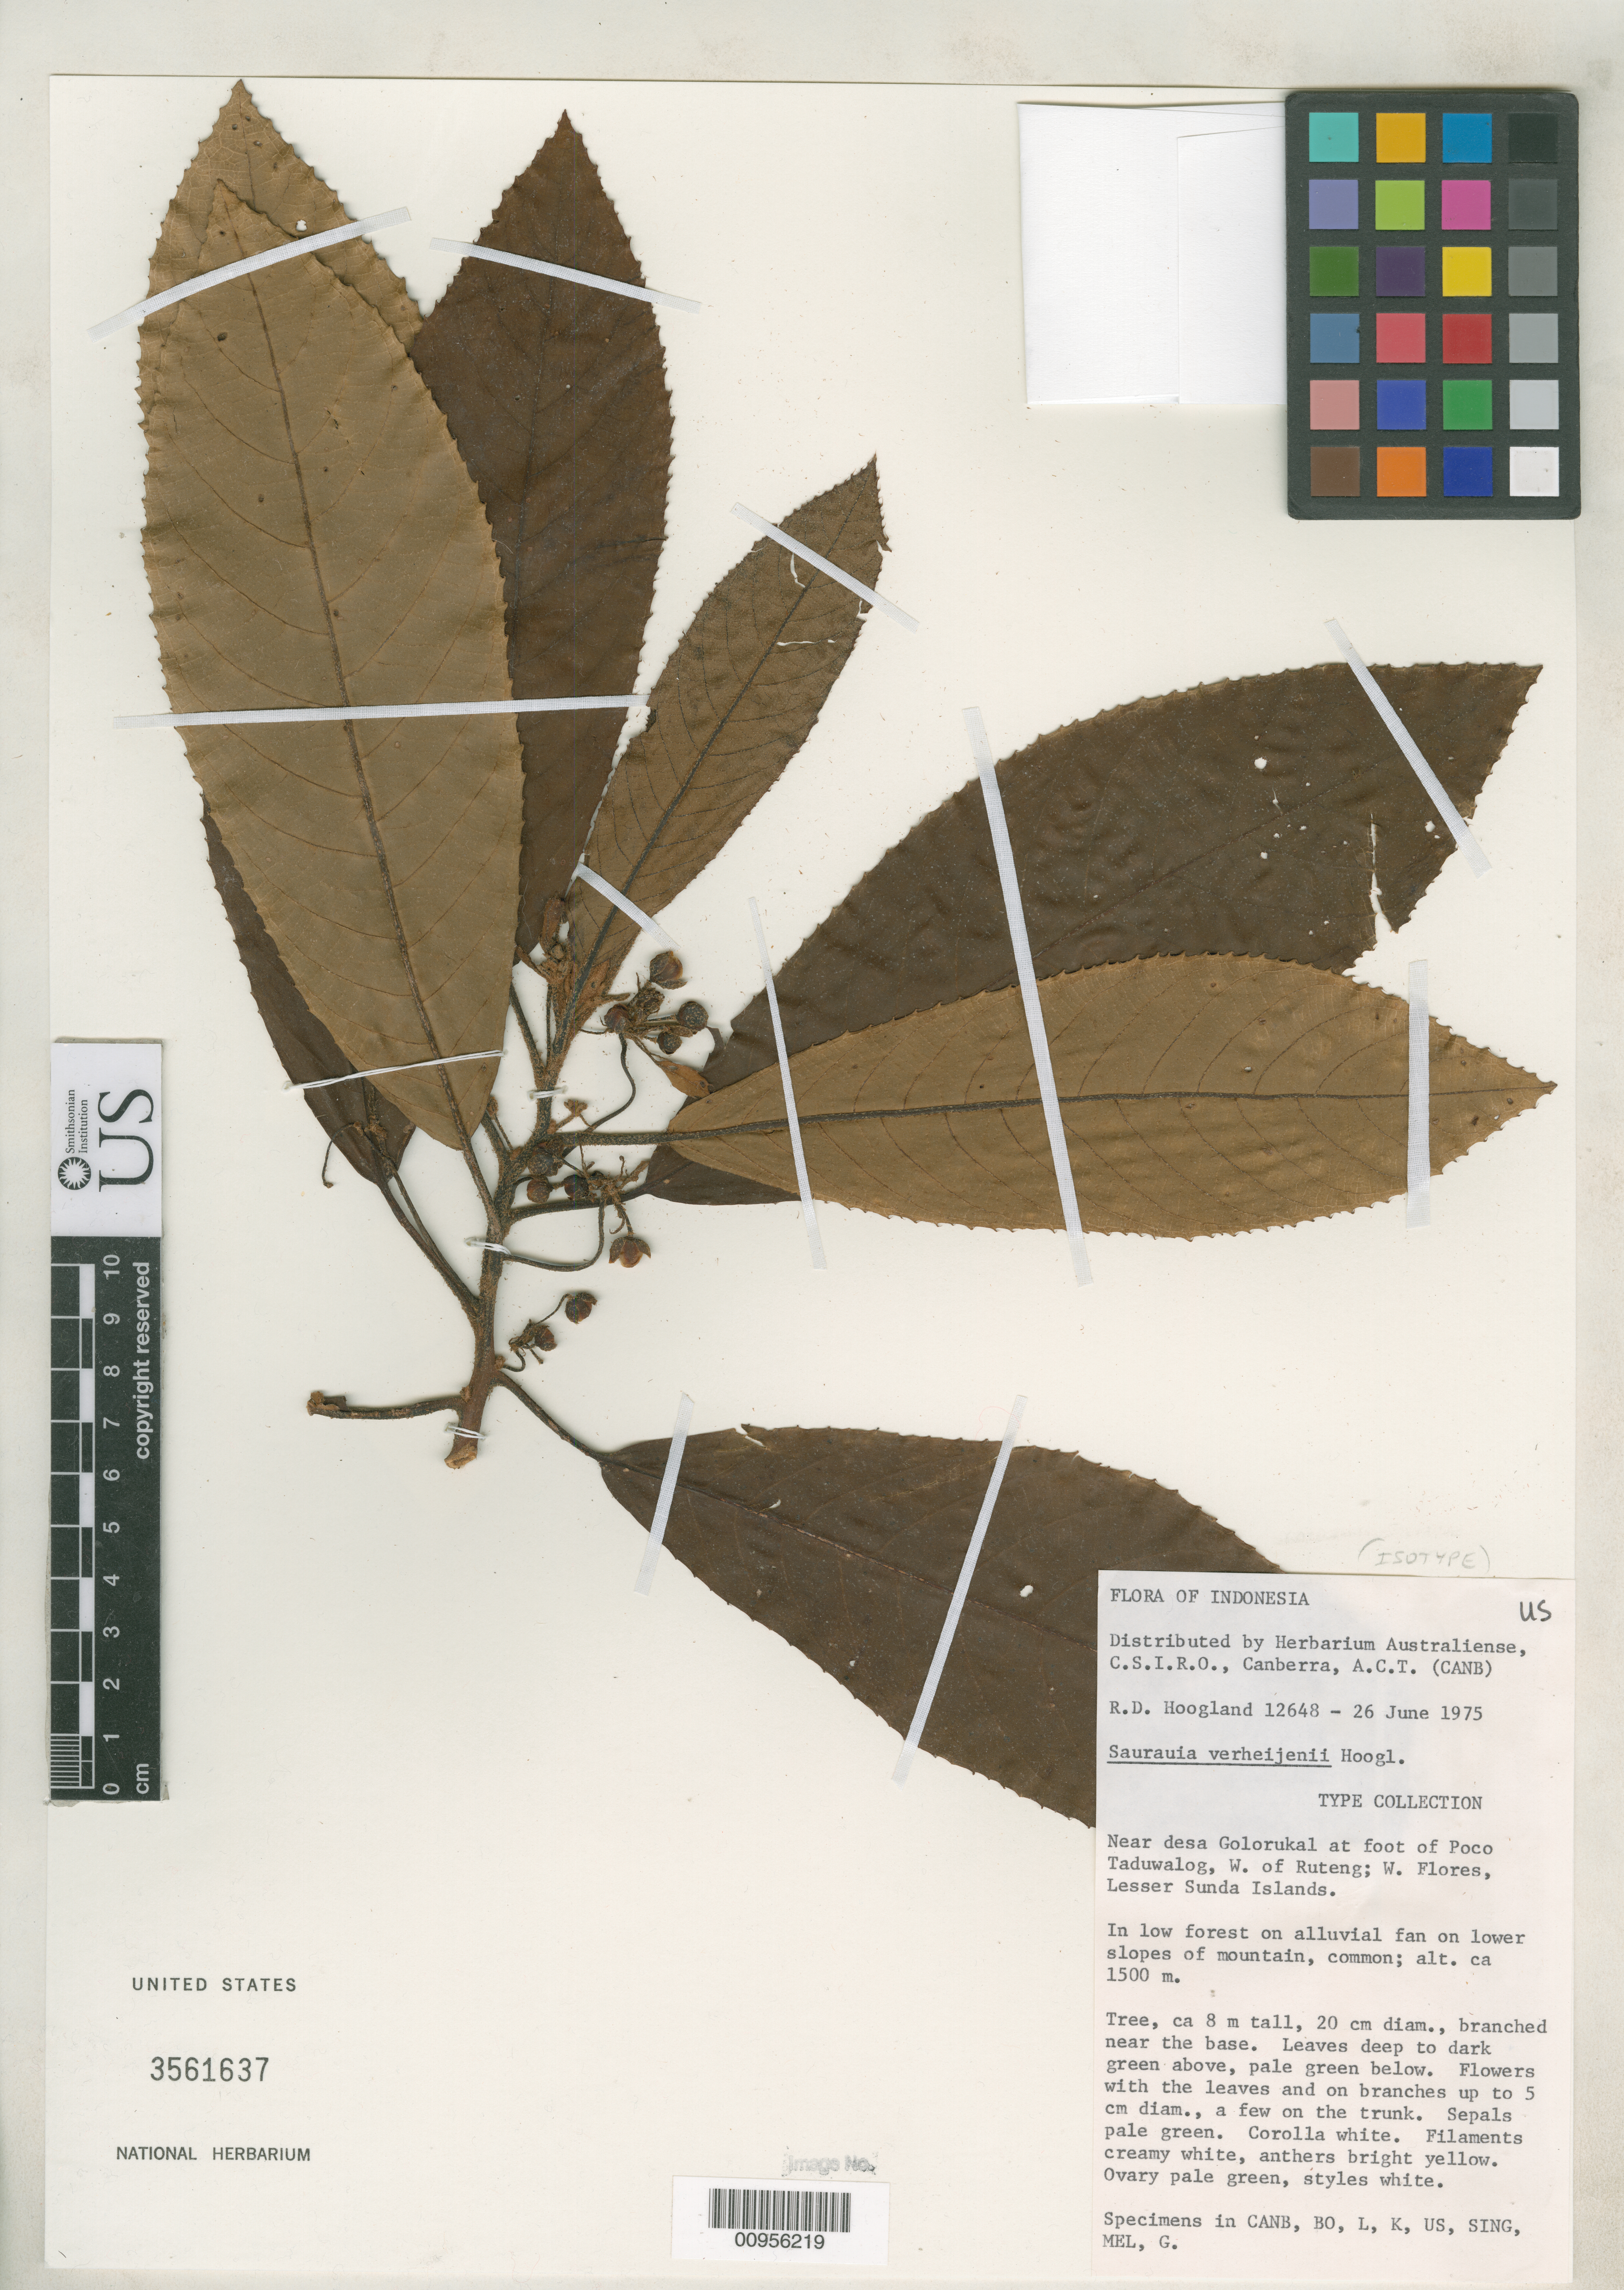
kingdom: Plantae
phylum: Tracheophyta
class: Magnoliopsida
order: Ericales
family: Actinidiaceae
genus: Saurauia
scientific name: Saurauia verheijenii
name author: Hoogland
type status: Isotype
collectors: R. D. Hoogland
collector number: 12648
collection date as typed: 26 Jun 1975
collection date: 1975-06-26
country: Indonesia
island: Flores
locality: Near desa Golorukal at foot of Poco Taduwalog, W. of Ruteng; W. Flores, Lesser Sunda Islands.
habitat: Low forest on alluvial fan on lower slopes of mountain.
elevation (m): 1500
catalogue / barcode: US 3561637